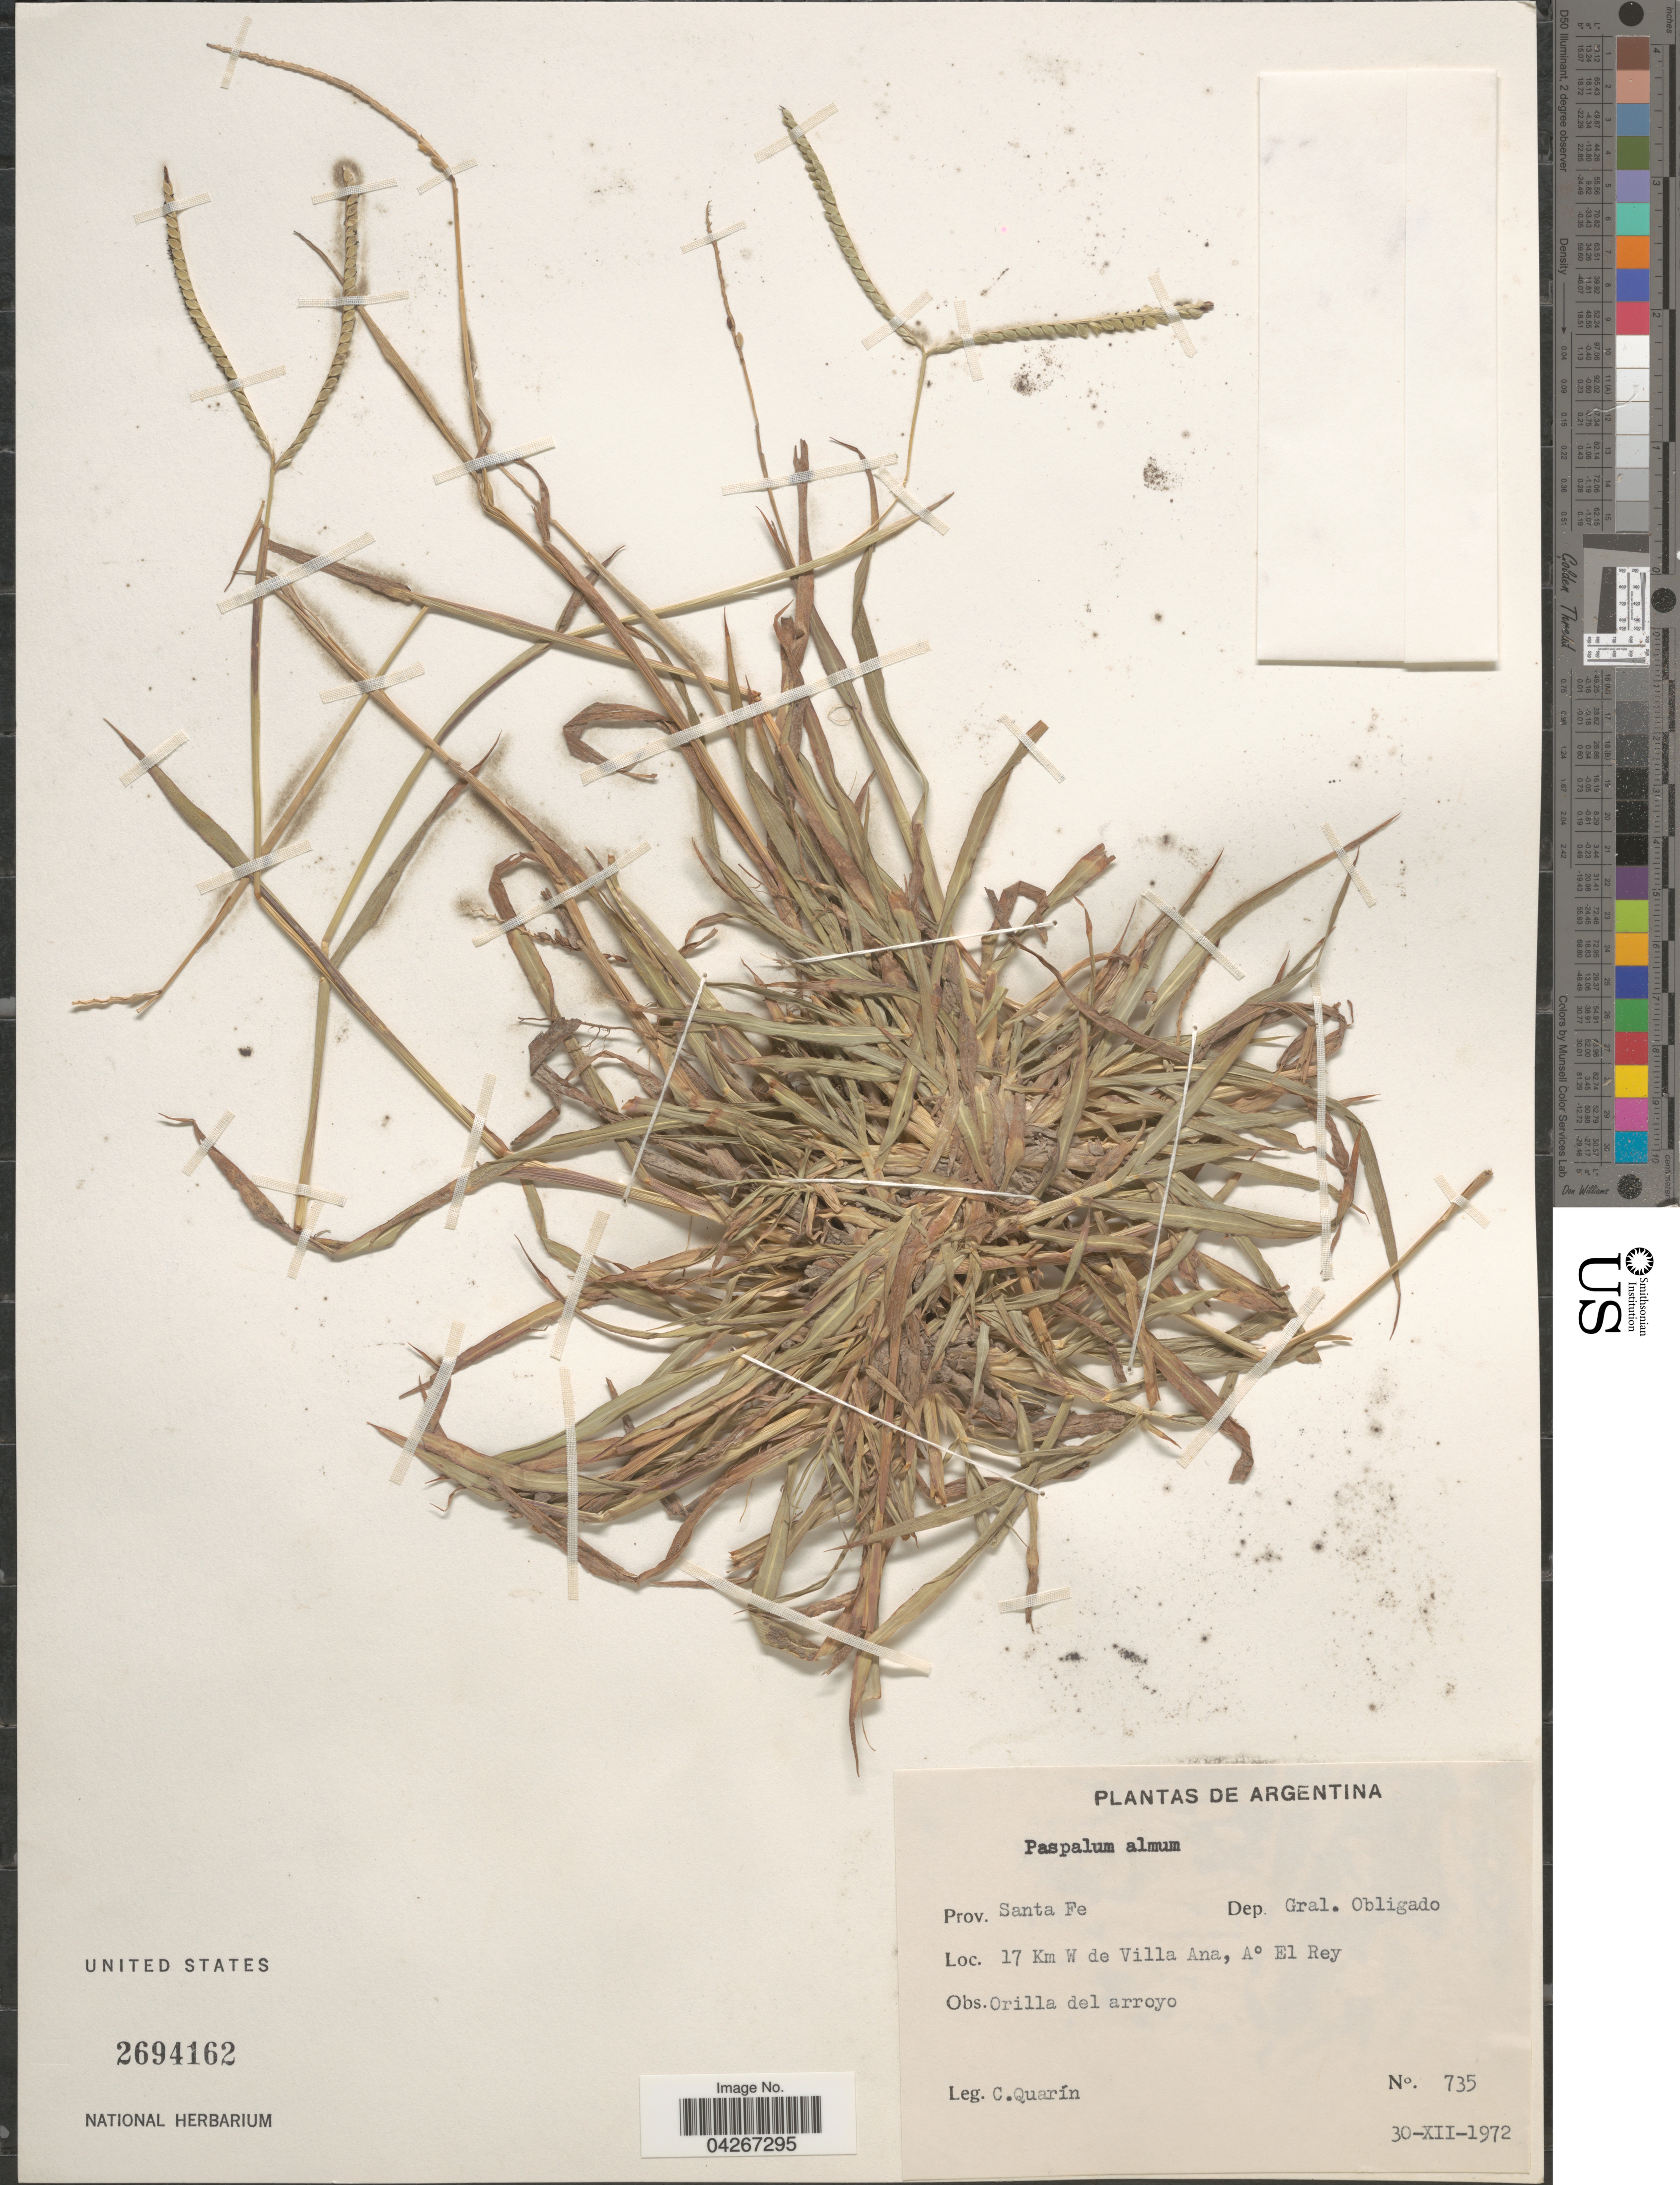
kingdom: Plantae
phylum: Tracheophyta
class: Liliopsida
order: Poales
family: Poaceae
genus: Paspalum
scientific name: Paspalum almum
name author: Chase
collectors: C. Quarín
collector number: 735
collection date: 1972-12-30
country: Argentina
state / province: Santa Fe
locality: Dep. Gral. Obligado. 17 Km W de Villa Ana, Aº El Rey. Orilla del arroyo.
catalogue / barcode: US 2694162